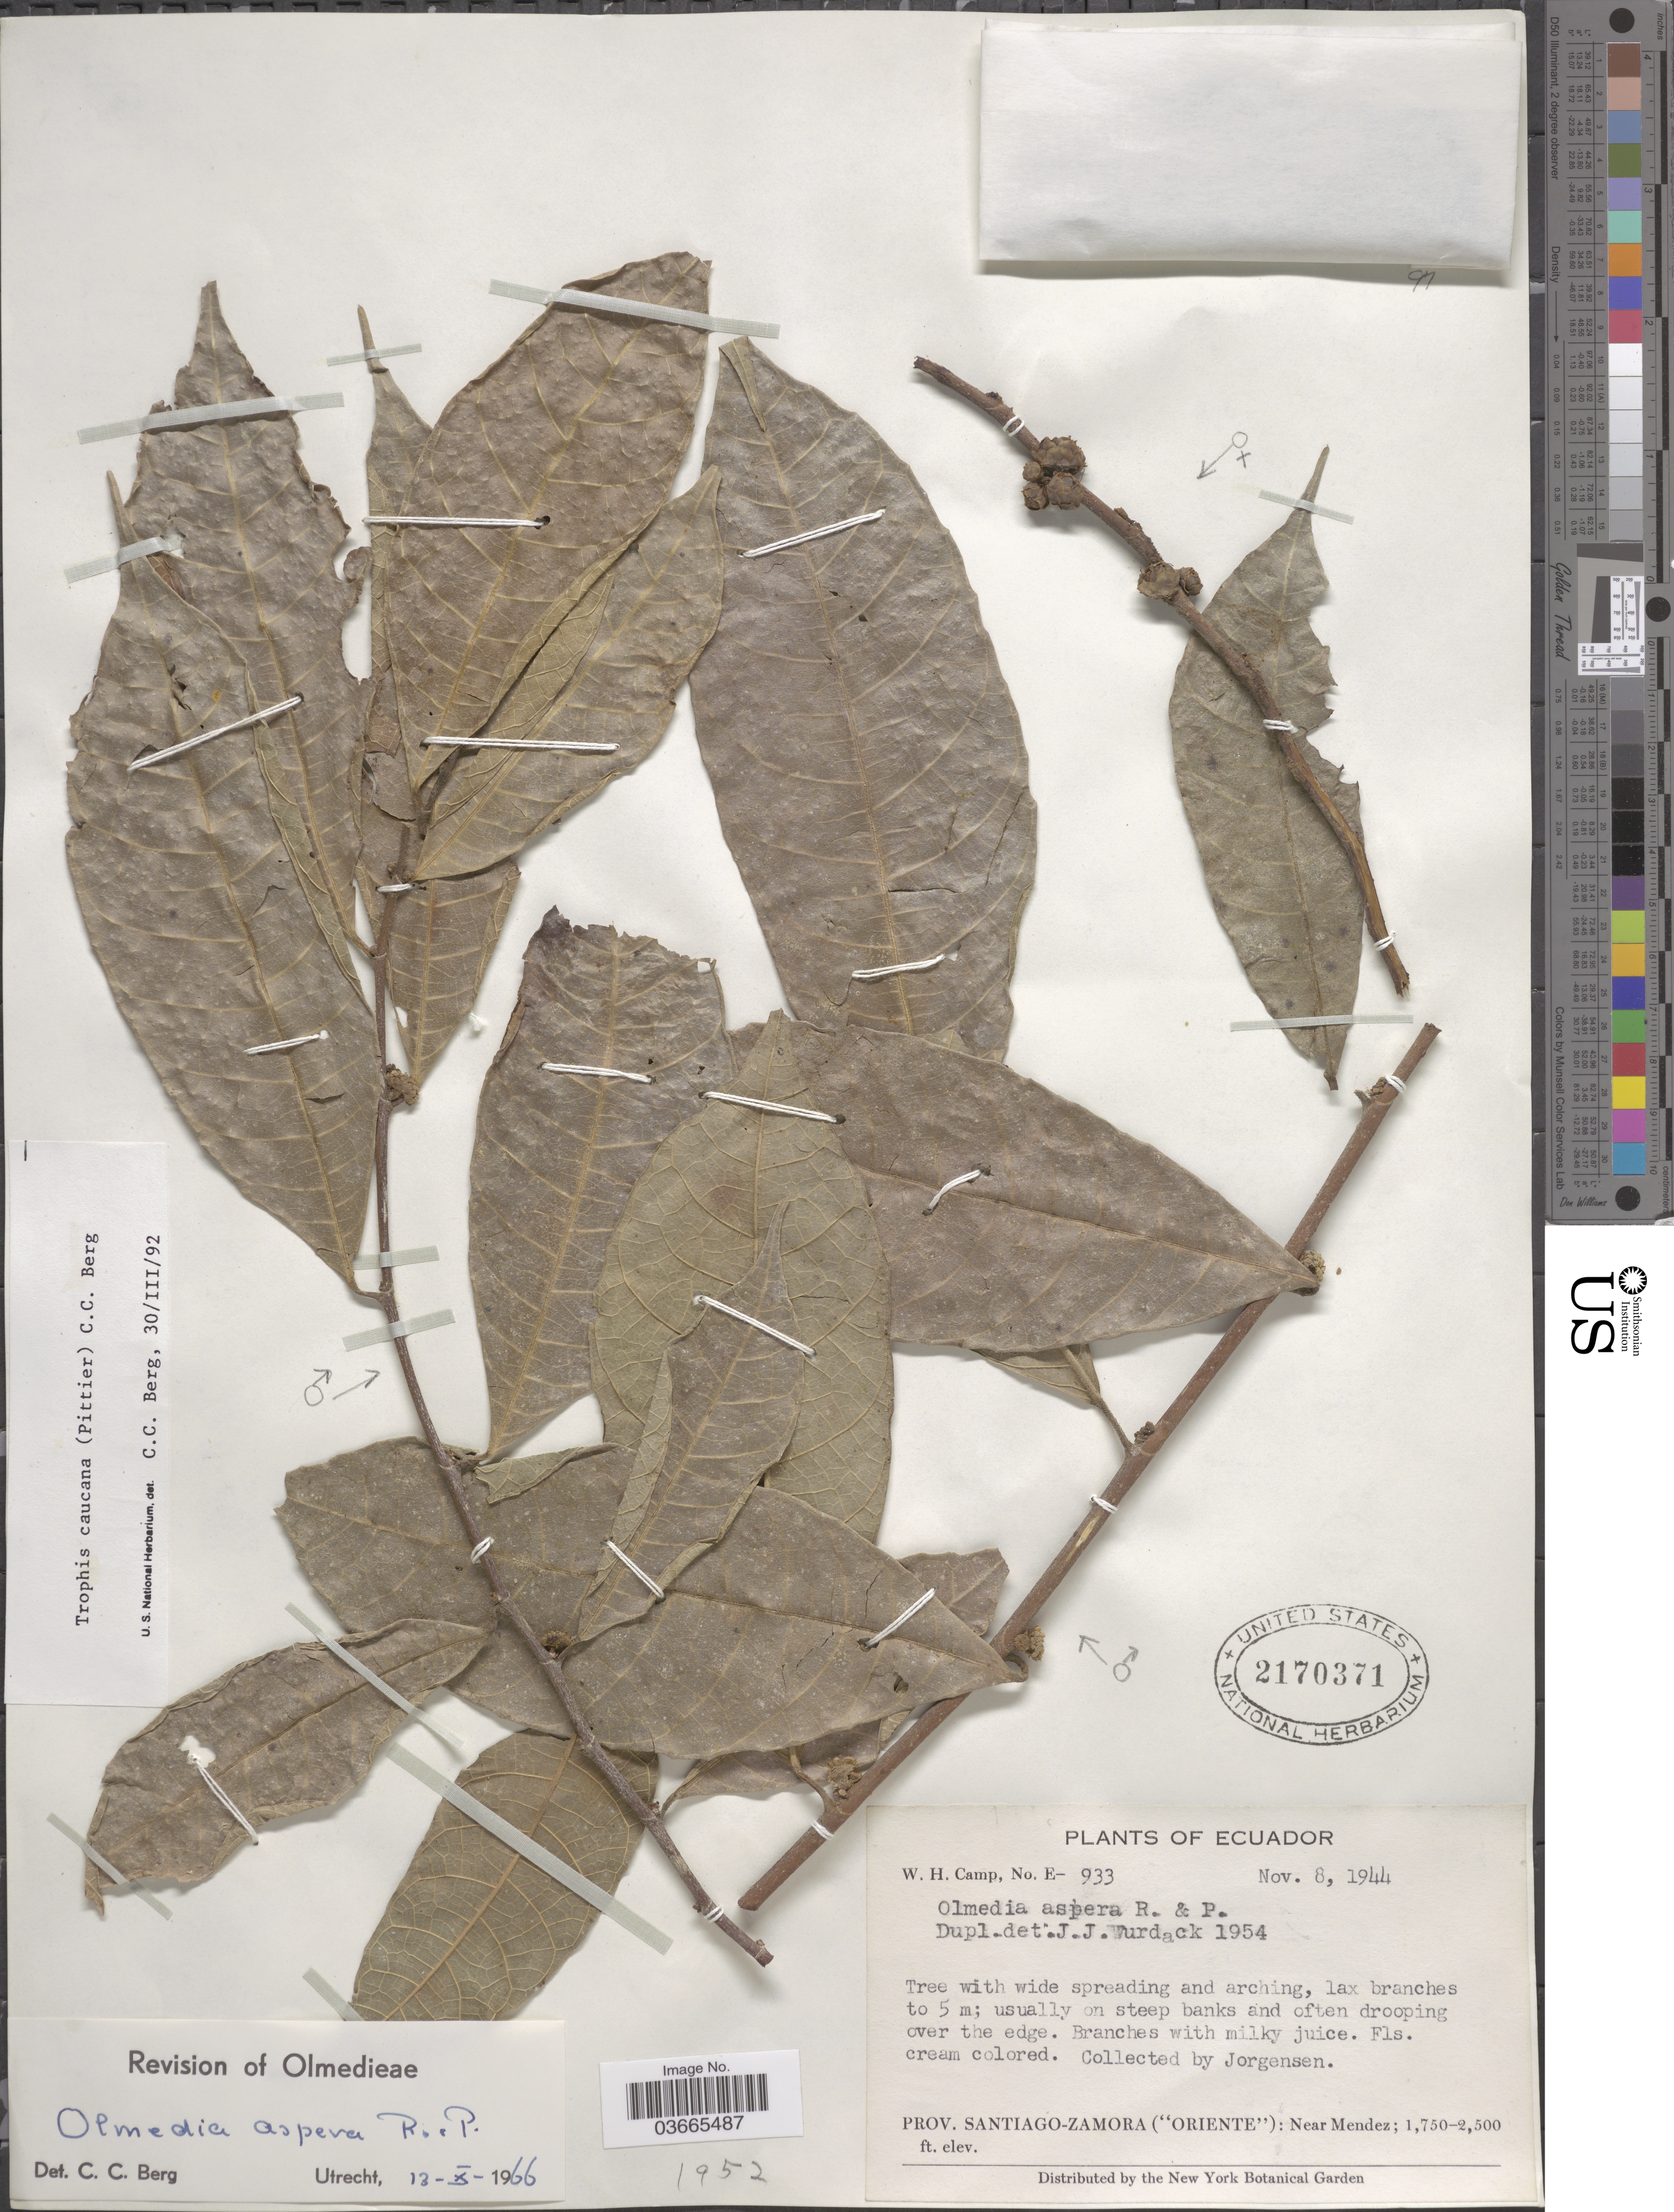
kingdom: Plantae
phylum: Tracheophyta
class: Magnoliopsida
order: Rosales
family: Moraceae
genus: Olmedia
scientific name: Olmedia aspera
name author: Ruiz & Pav.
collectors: W. H. Camp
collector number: E-933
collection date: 1944-11-08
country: Ecuador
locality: Prov. Santiago-Zamora ('Oriente'): Near Mendez.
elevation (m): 533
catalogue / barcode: US 2170371